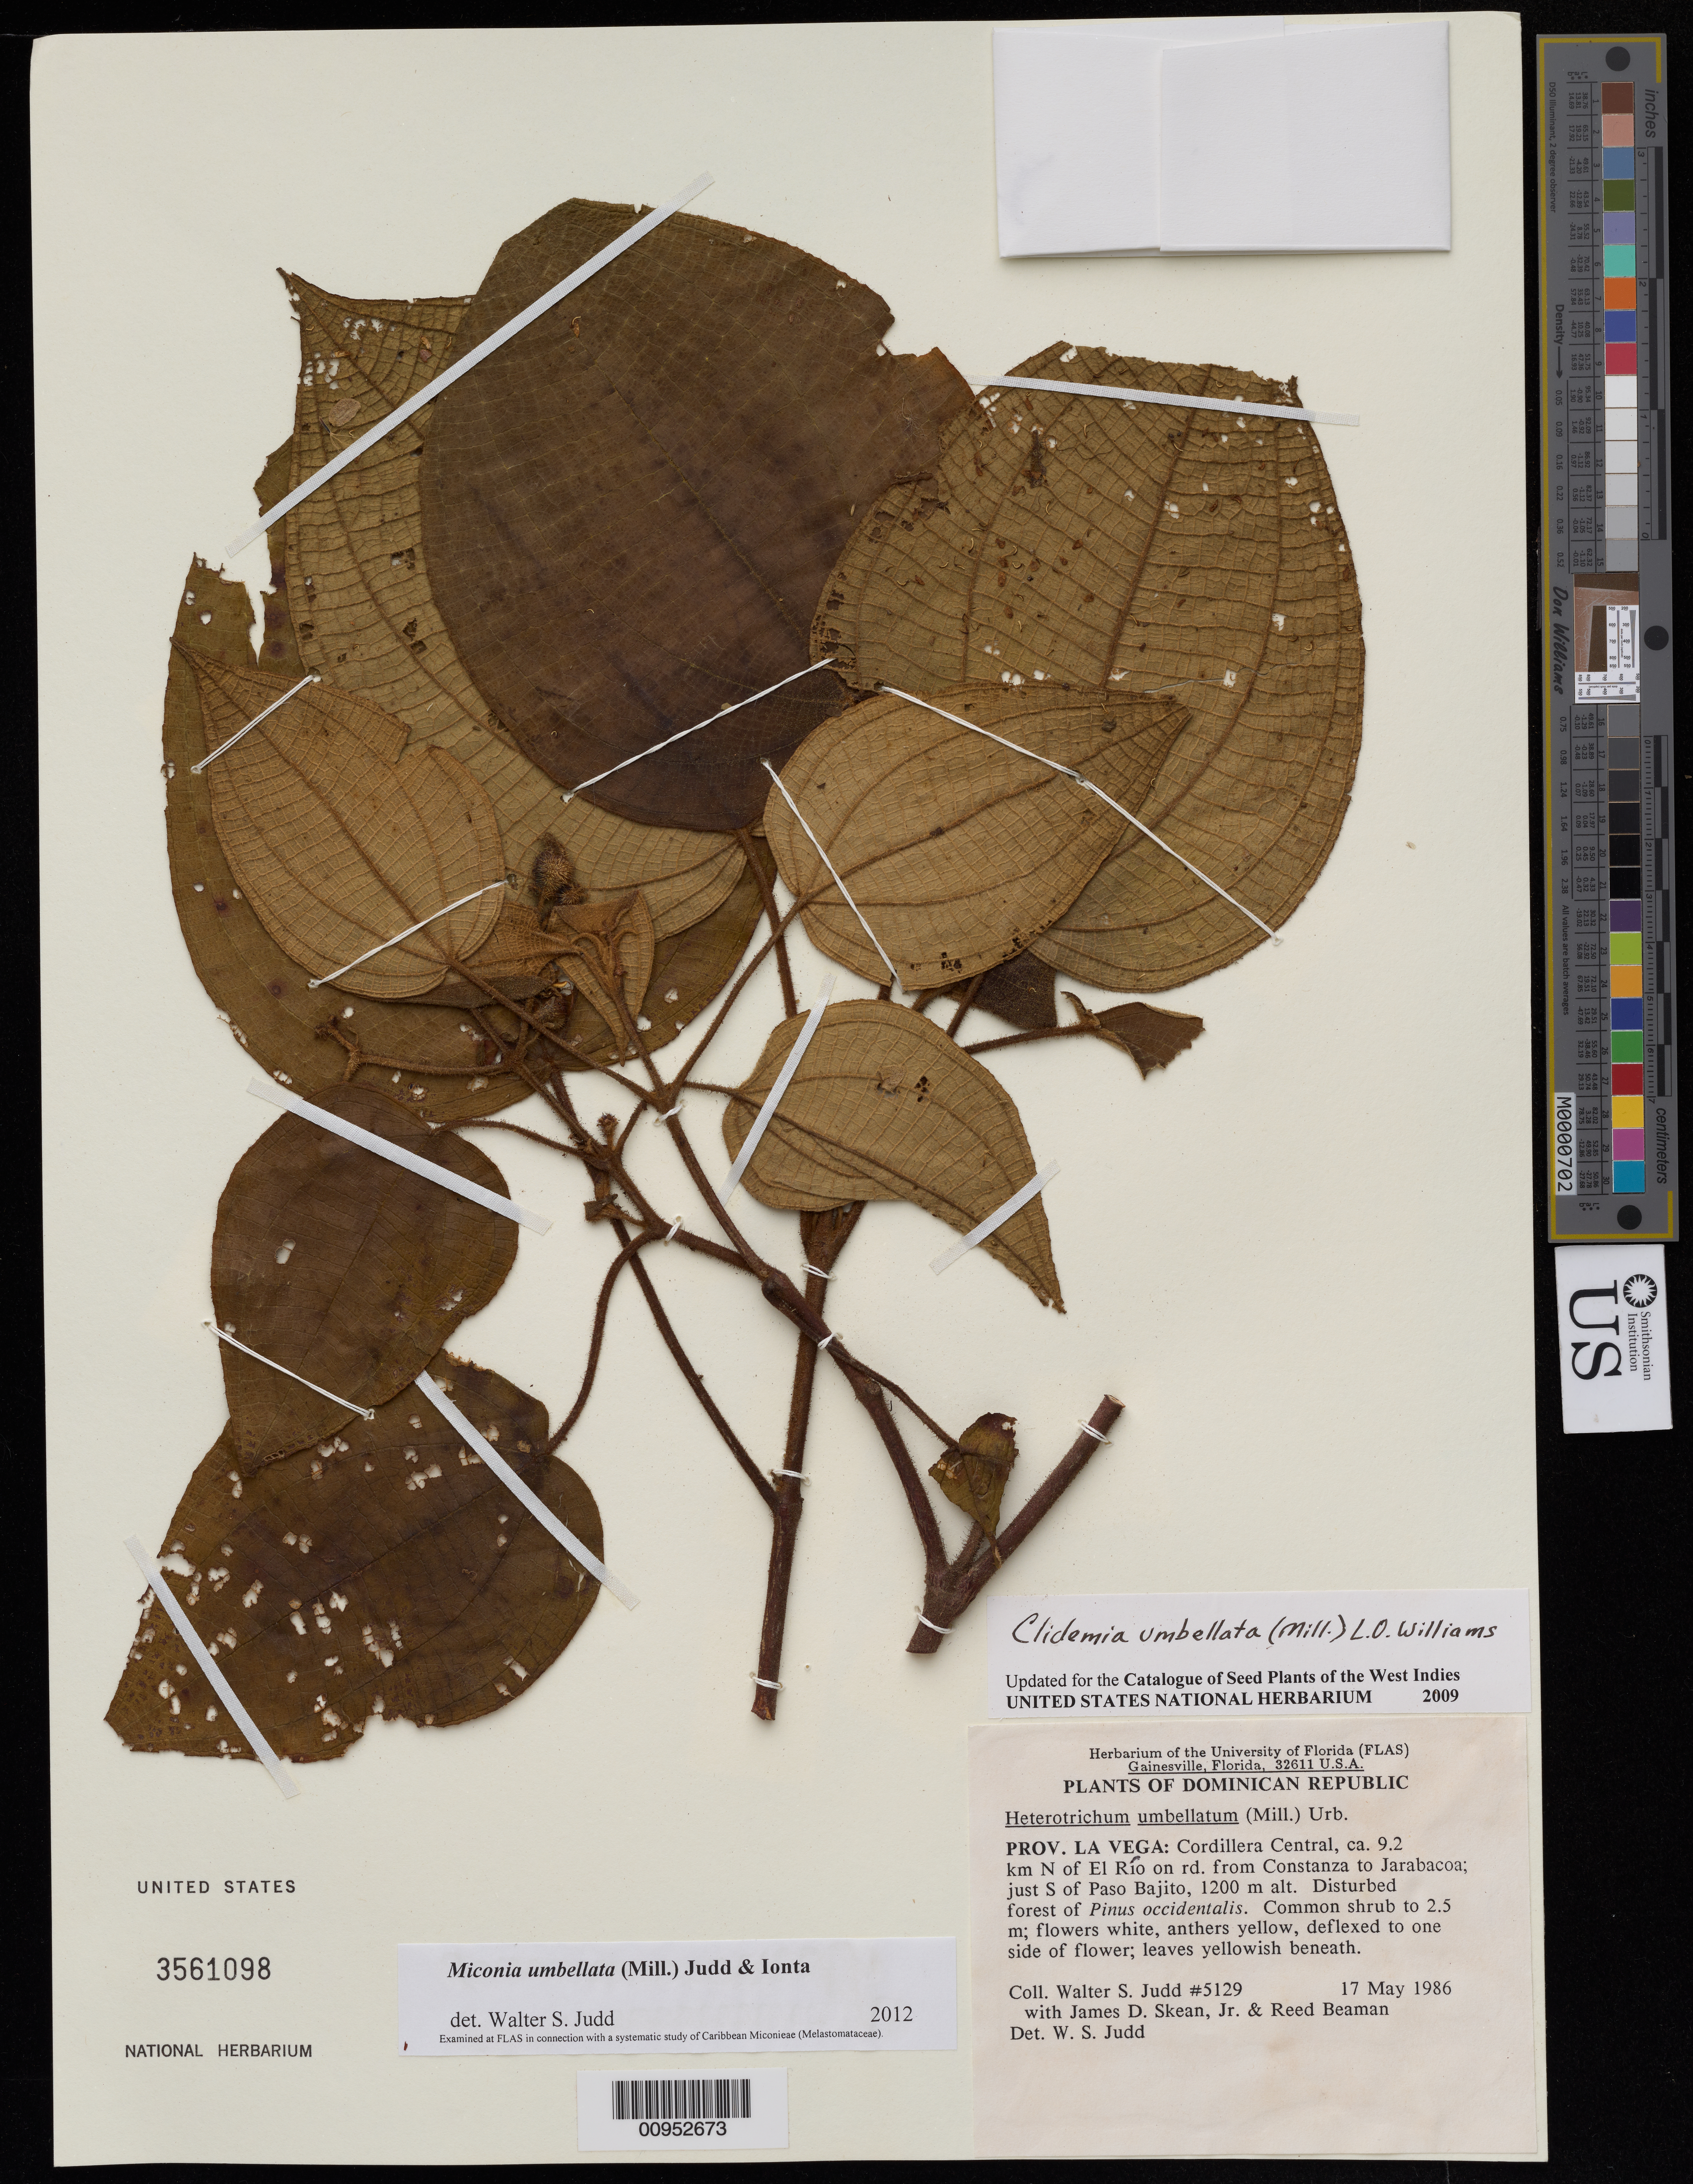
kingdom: Plantae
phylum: Tracheophyta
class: Magnoliopsida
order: Myrtales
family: Melastomataceae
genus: Miconia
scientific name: Miconia umbellata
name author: (Mill.) Judd & Ionta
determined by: Judd, Walter S.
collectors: W. S. Judd, J. D. Skean & R. S. Beaman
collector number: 5129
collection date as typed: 17 May 1986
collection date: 1986-05-17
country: Dominican Republic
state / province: La Vega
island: Hispaniola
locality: Cordillera Central, ca. 9.2 km N of El Río on road from Constanza to Jarabacoa; just S of Paso Bajito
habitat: Disturbed forest of Pinus occidentalis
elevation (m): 1200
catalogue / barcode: US 3561098